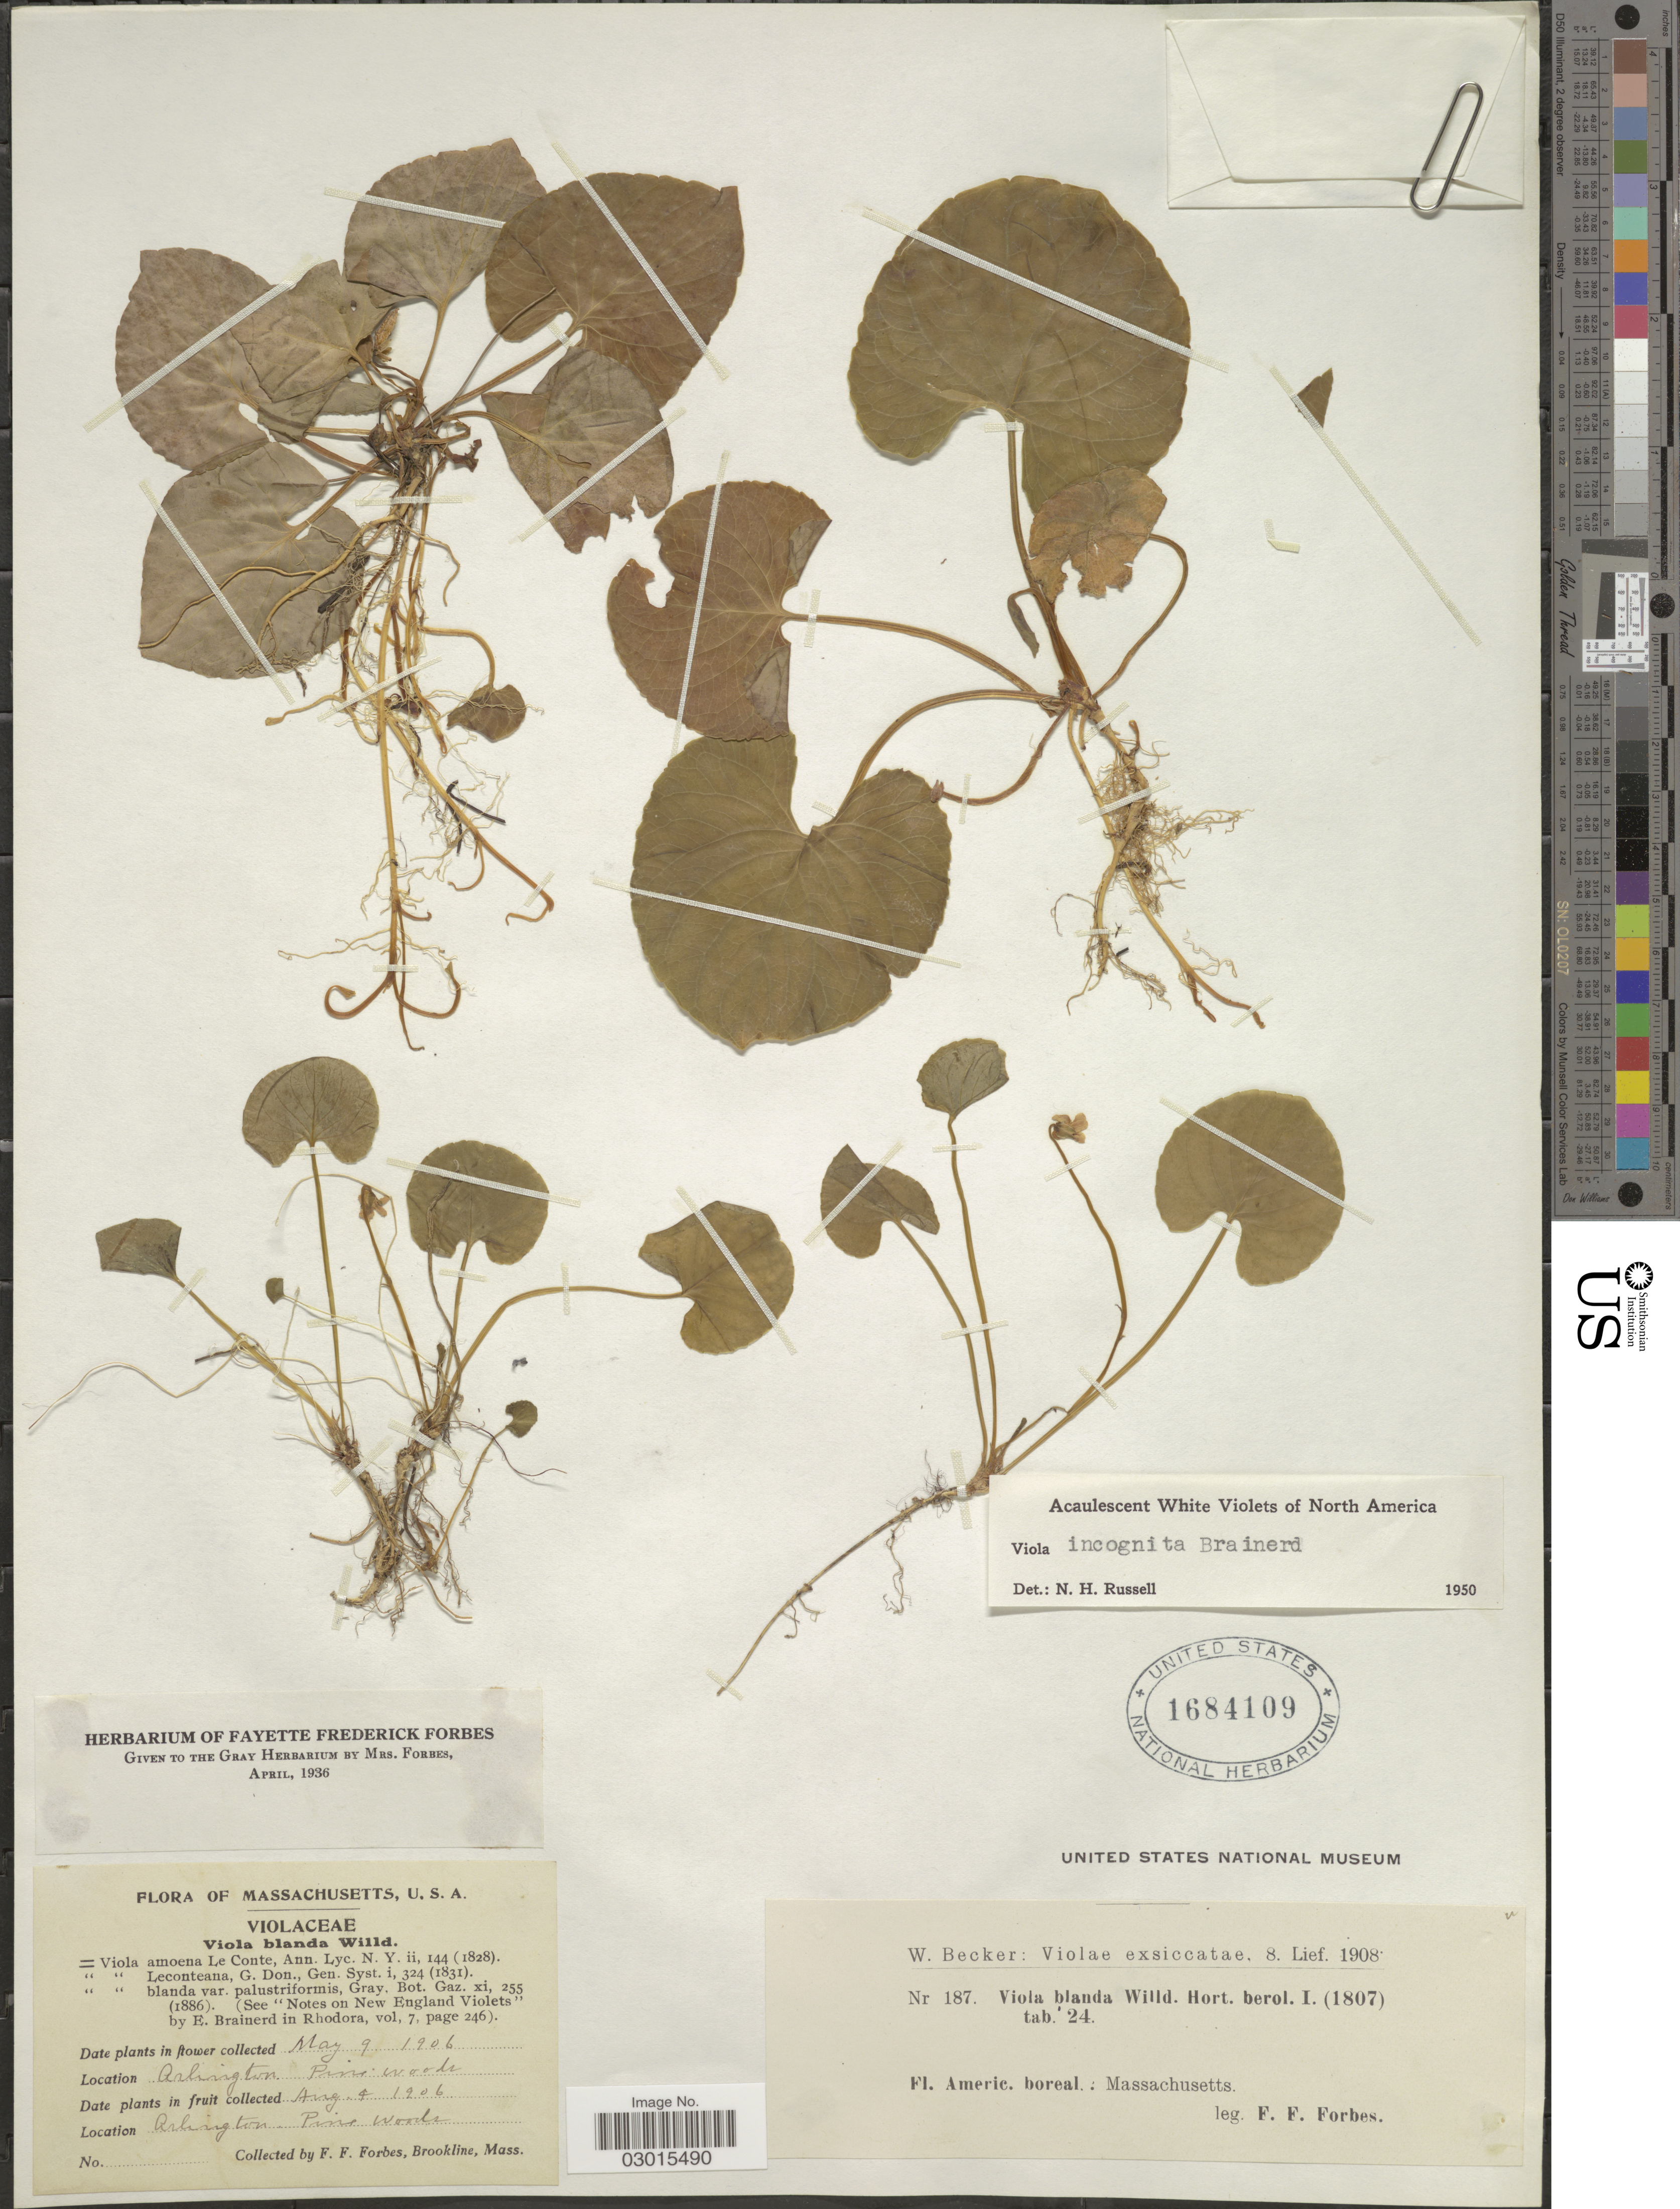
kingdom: Plantae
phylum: Tracheophyta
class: Magnoliopsida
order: Malpighiales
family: Violaceae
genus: Viola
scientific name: Viola incognita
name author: Brainerd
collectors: F. Forbes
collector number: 187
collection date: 1906-05-09/1906-08-04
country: United States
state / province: Massachusetts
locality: Americ. boreal. U.S.A. Arlington.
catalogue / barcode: US 1684109